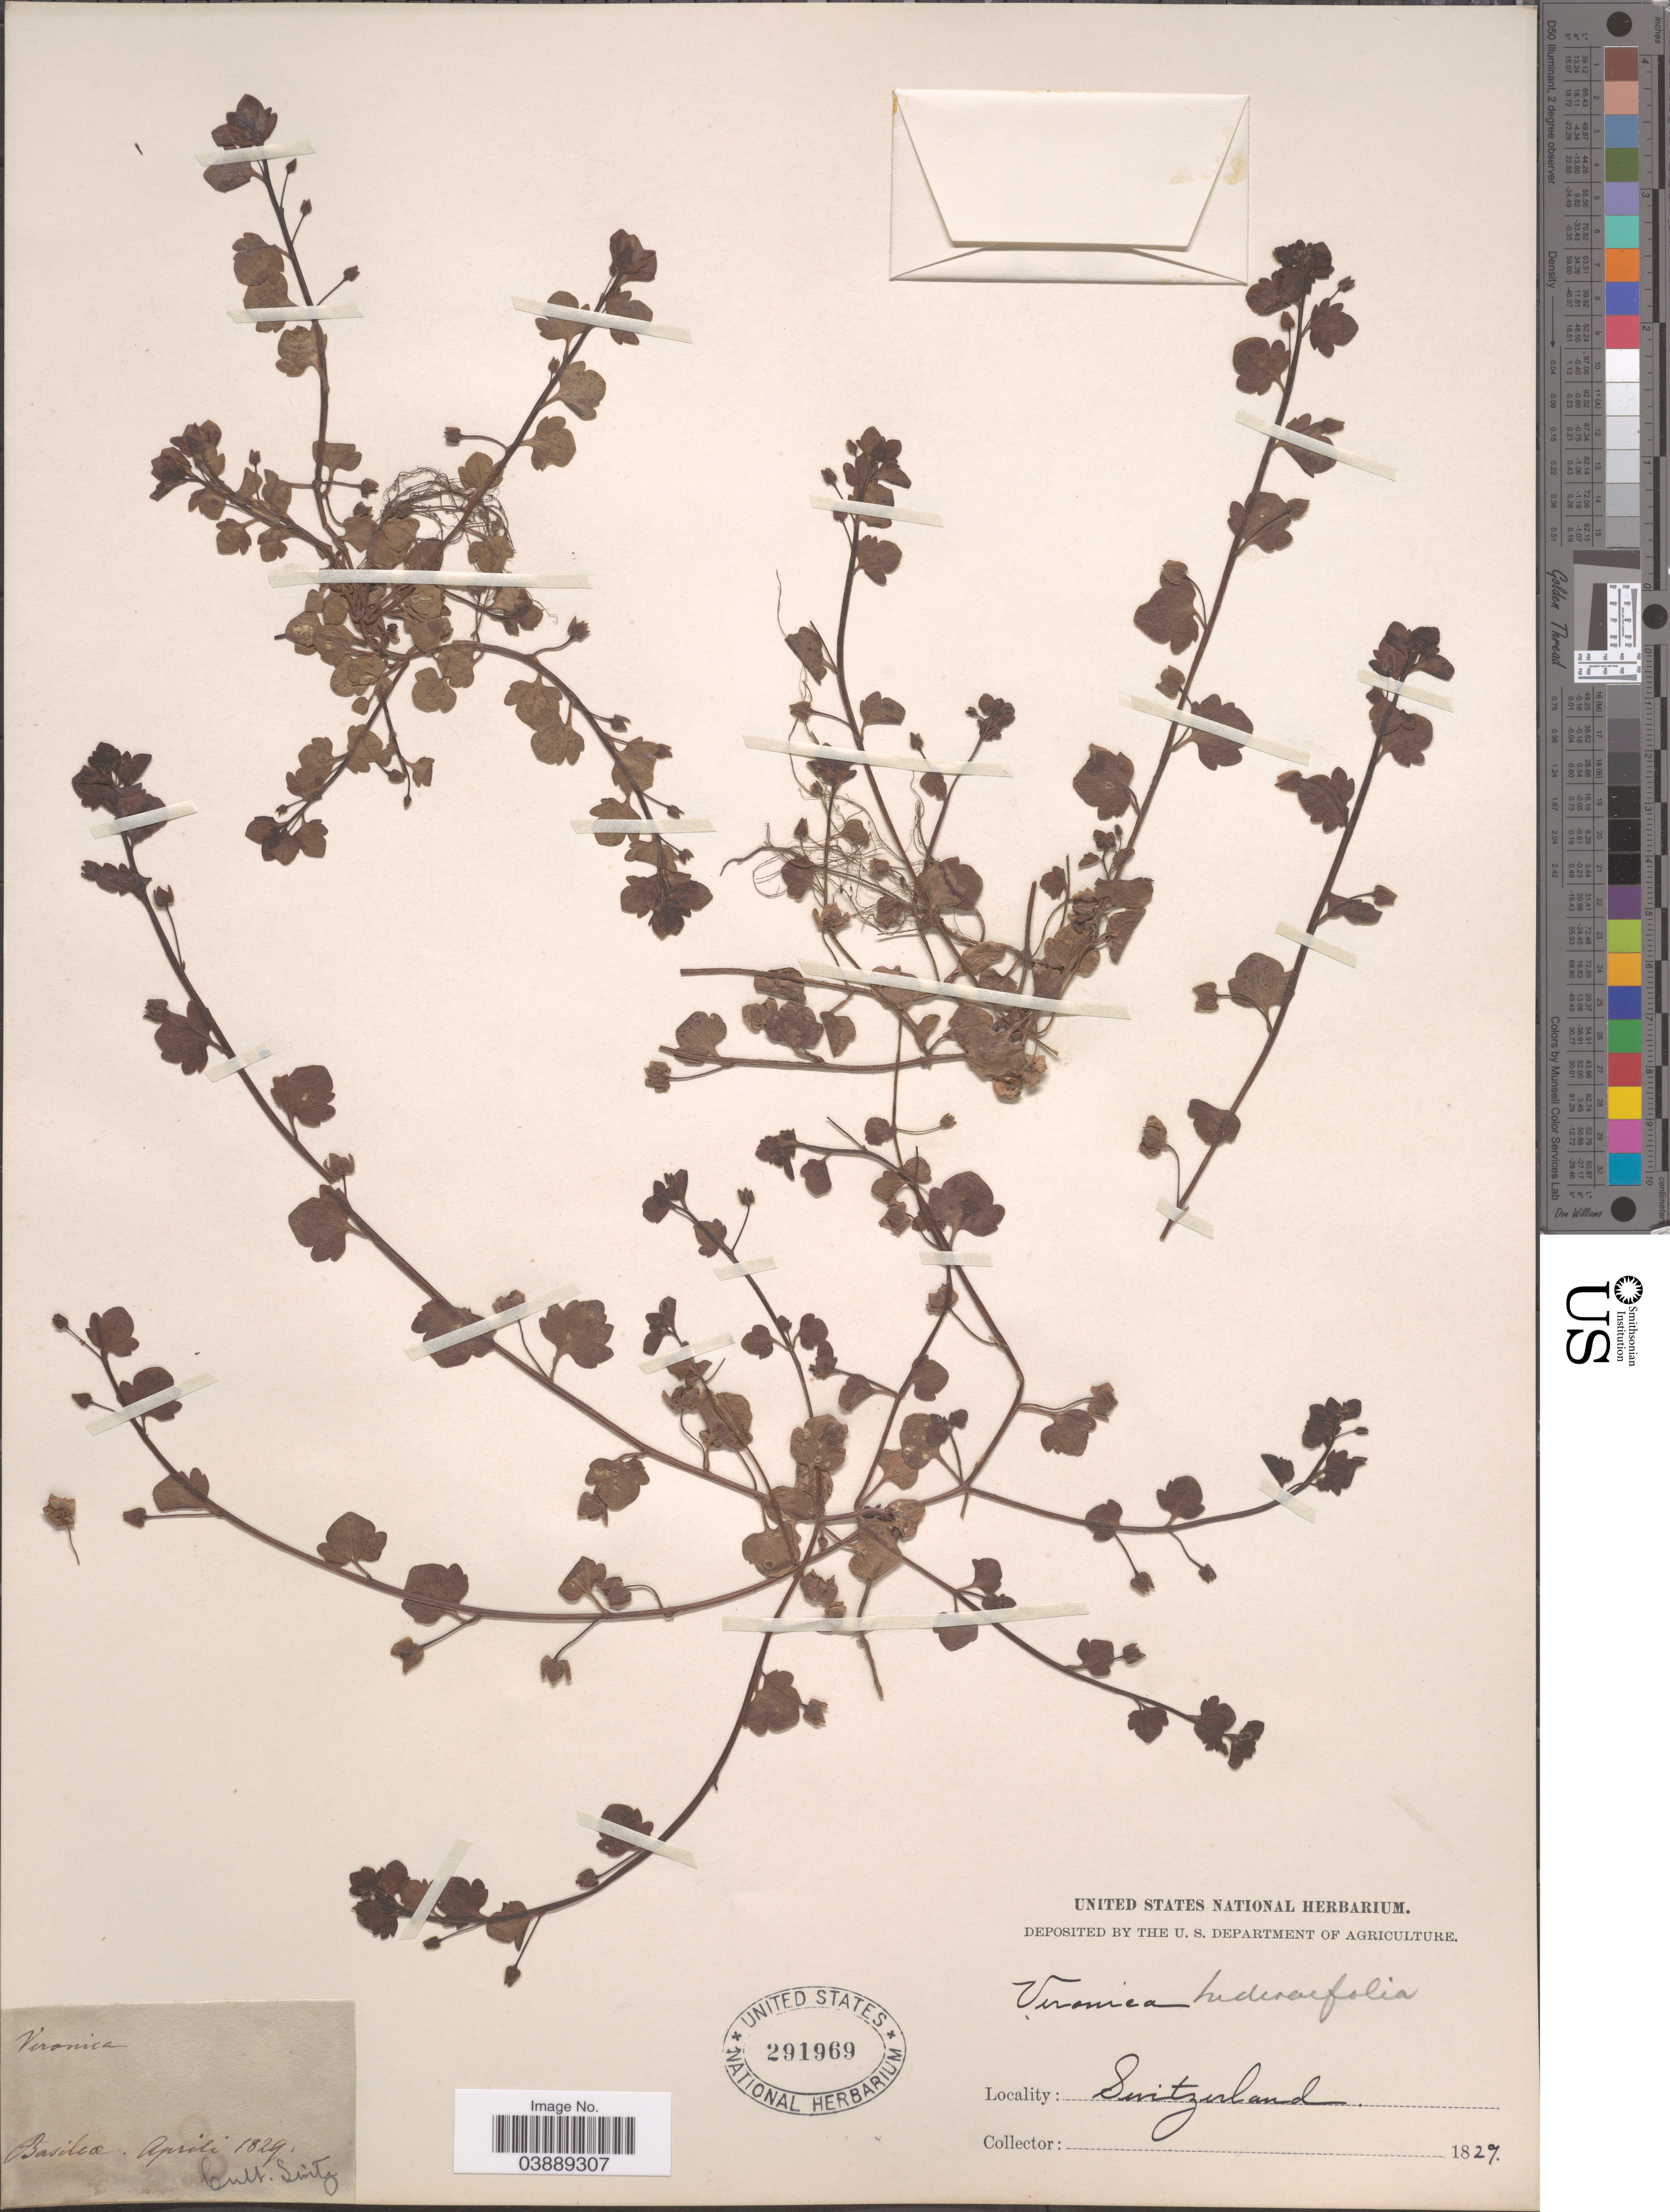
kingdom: Plantae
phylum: Tracheophyta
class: Magnoliopsida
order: Lamiales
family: Plantaginaceae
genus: Veronica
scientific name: Veronica hederifolia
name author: L.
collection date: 1829-04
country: Switzerland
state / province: Basel-Stadt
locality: Basileae. Cult. Switz.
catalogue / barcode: US 291969